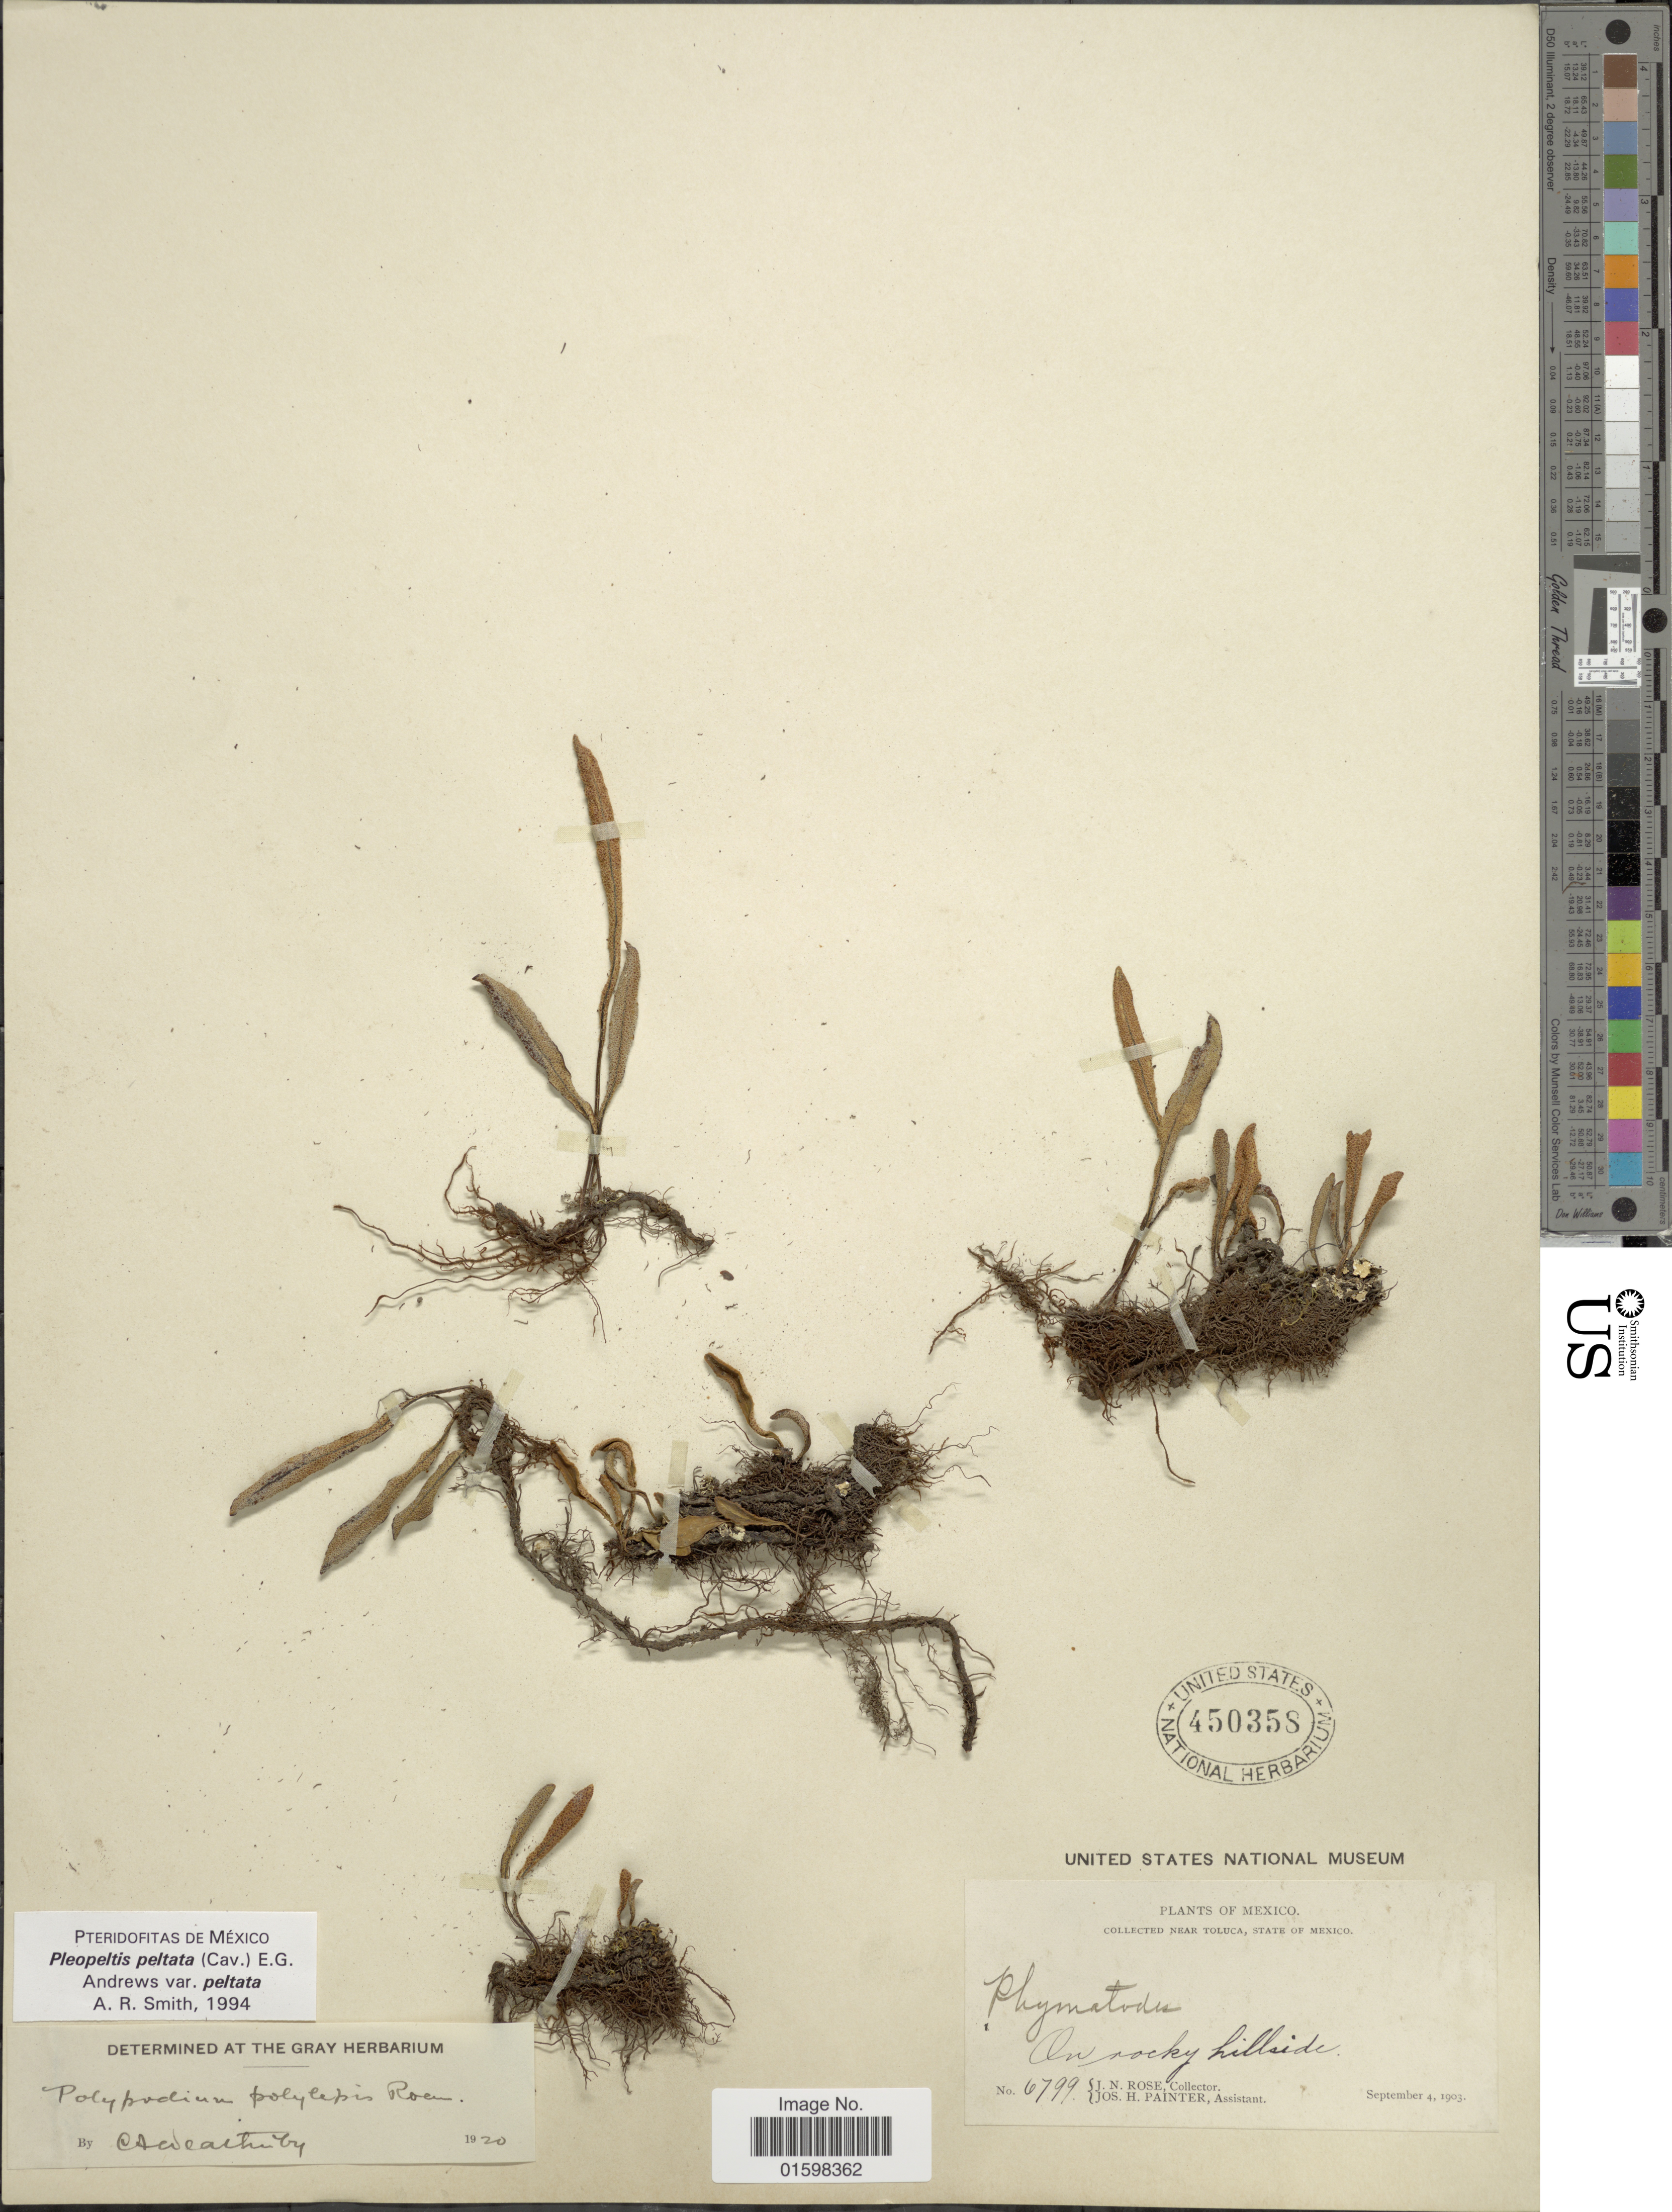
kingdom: Plantae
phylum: Tracheophyta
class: Polypodiopsida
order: Polypodiales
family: Polypodiaceae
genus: Pleopeltis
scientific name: Pleopeltis polylepis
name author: (Roem. ex Kunze) T. Moore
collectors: J. N. Rose & J. H. Painter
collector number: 6799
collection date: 1905-09-04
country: Mexico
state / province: México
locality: Near Toluca, State of Mexico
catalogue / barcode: US 450358